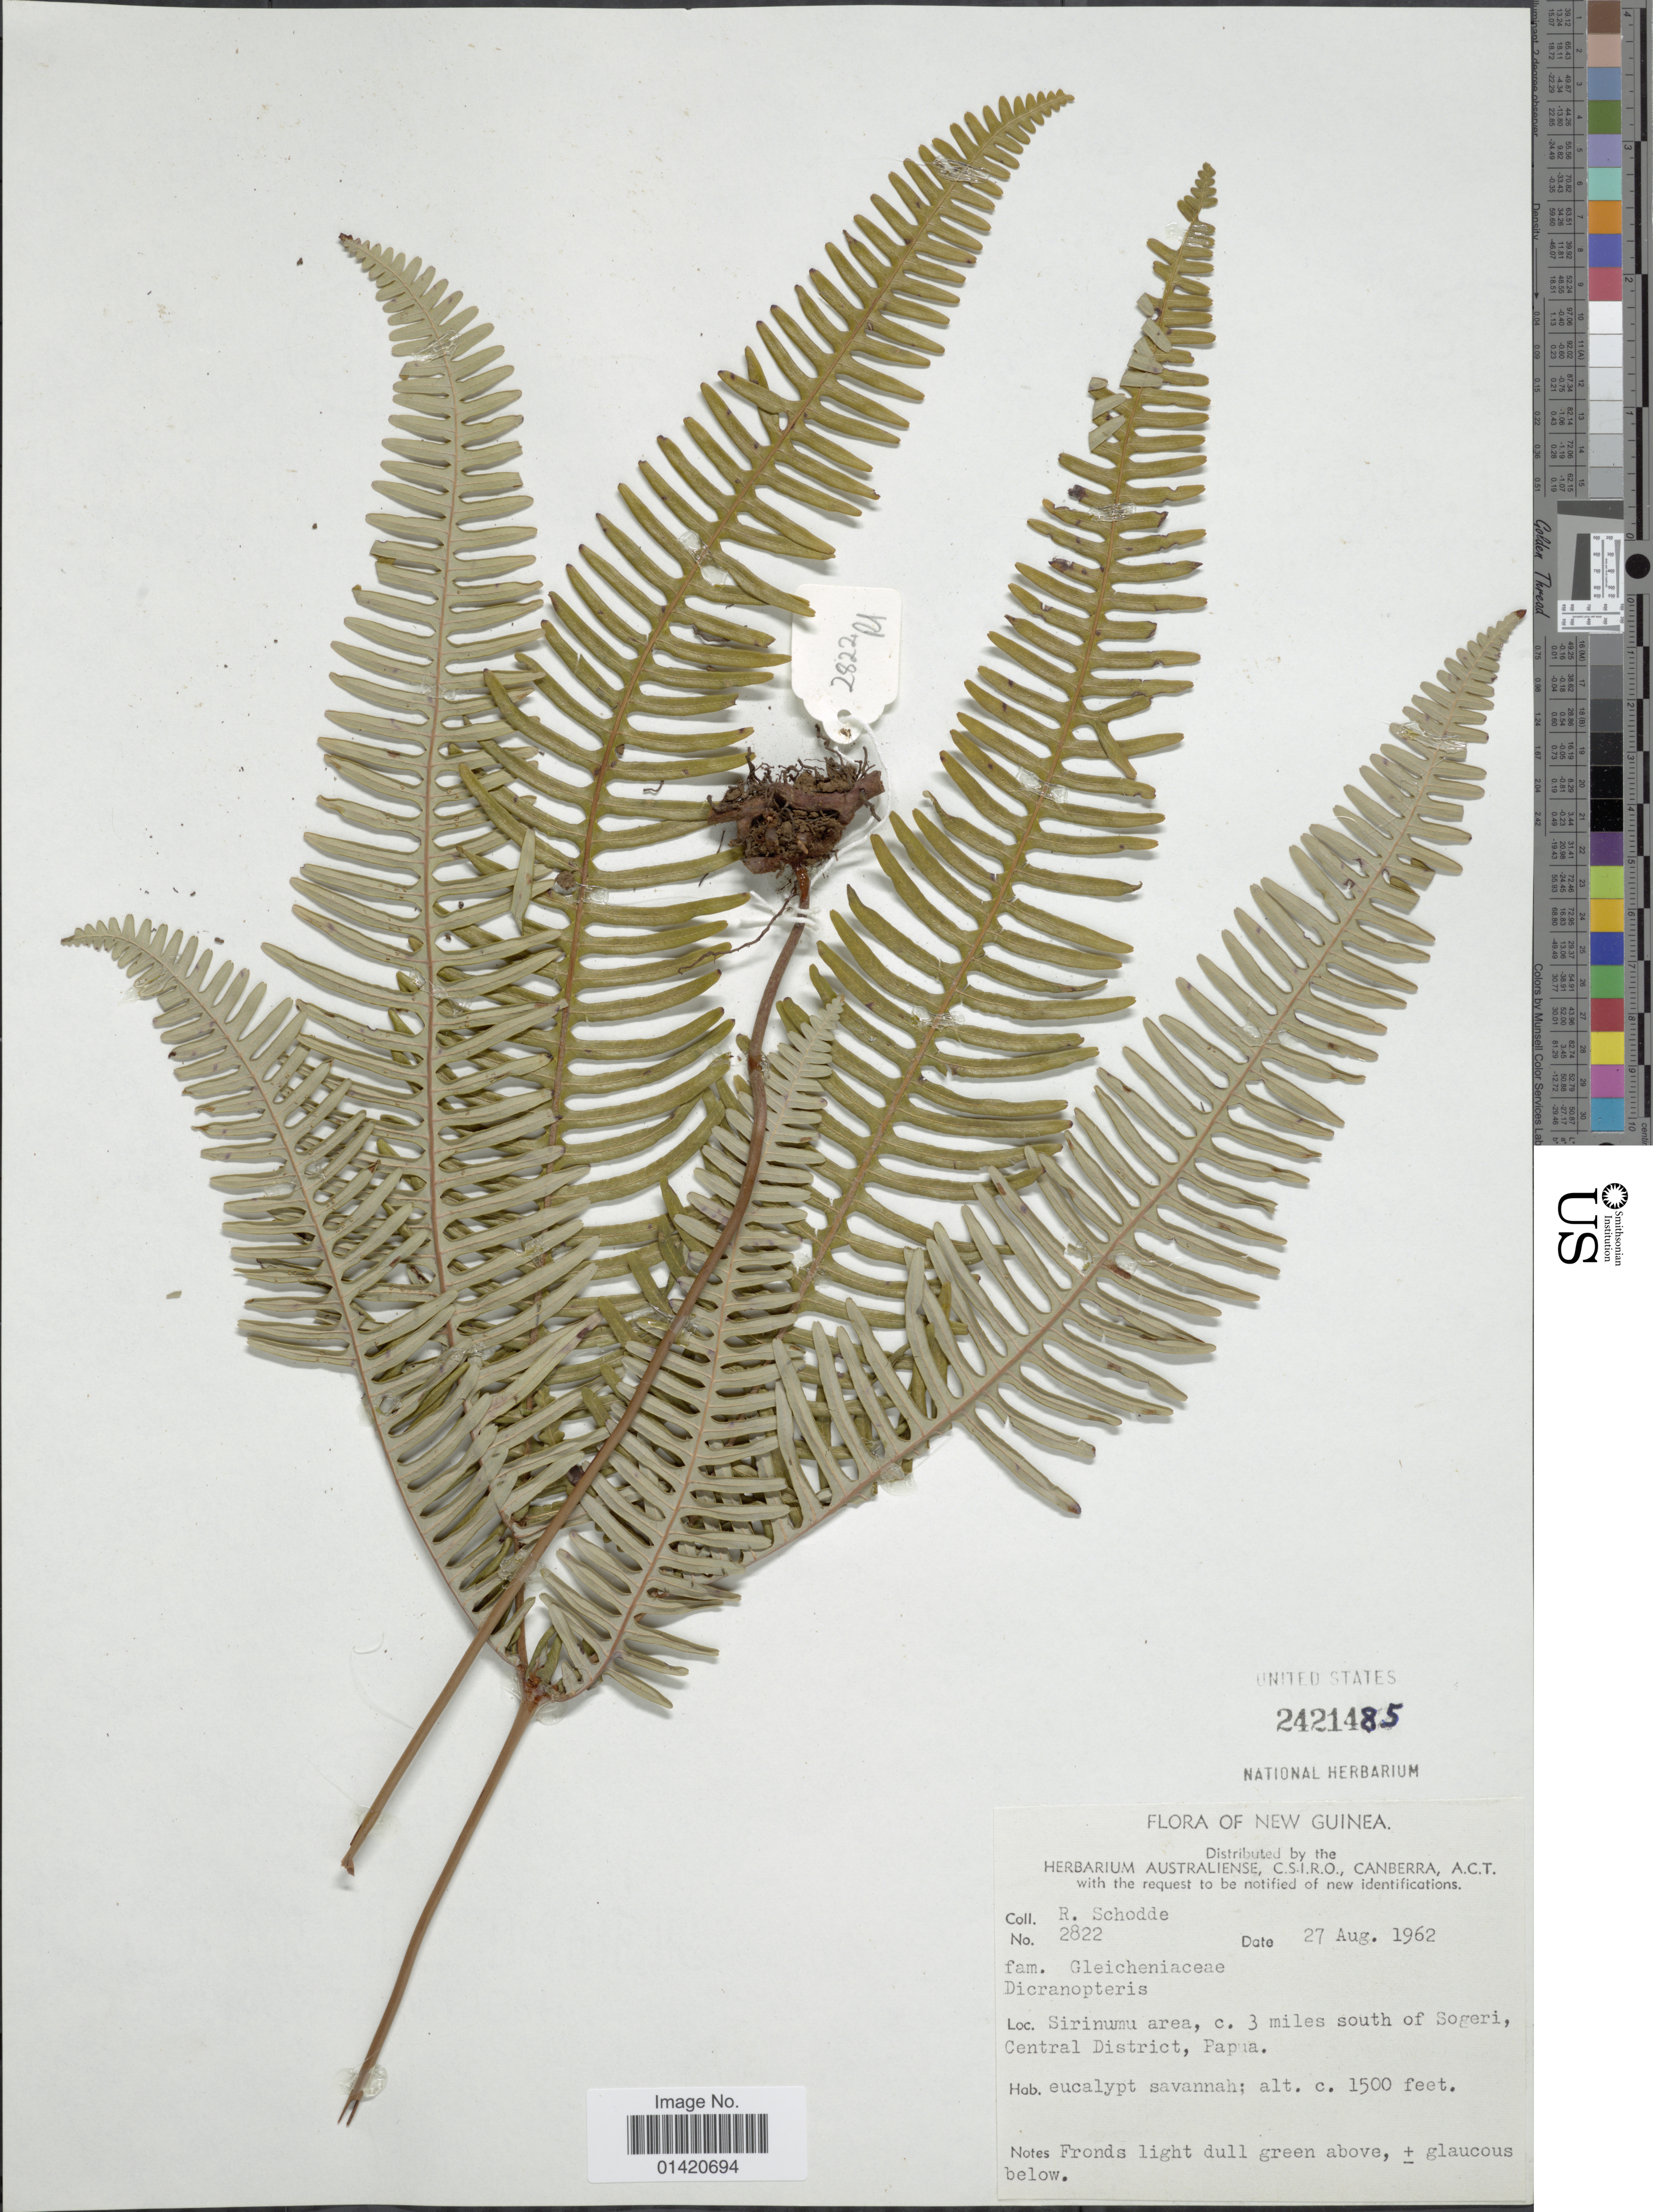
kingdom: Plantae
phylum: Tracheophyta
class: Polypodiopsida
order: Gleicheniales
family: Gleicheniaceae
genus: Dicranopteris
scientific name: Dicranopteris sp.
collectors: R. Schodde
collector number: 2822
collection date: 1962-08-27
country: Papua New Guinea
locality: New Guinea, Sirinumu area, c. 3 miles south of Sogeri, Central District, Papua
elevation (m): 457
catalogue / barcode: US 2421485